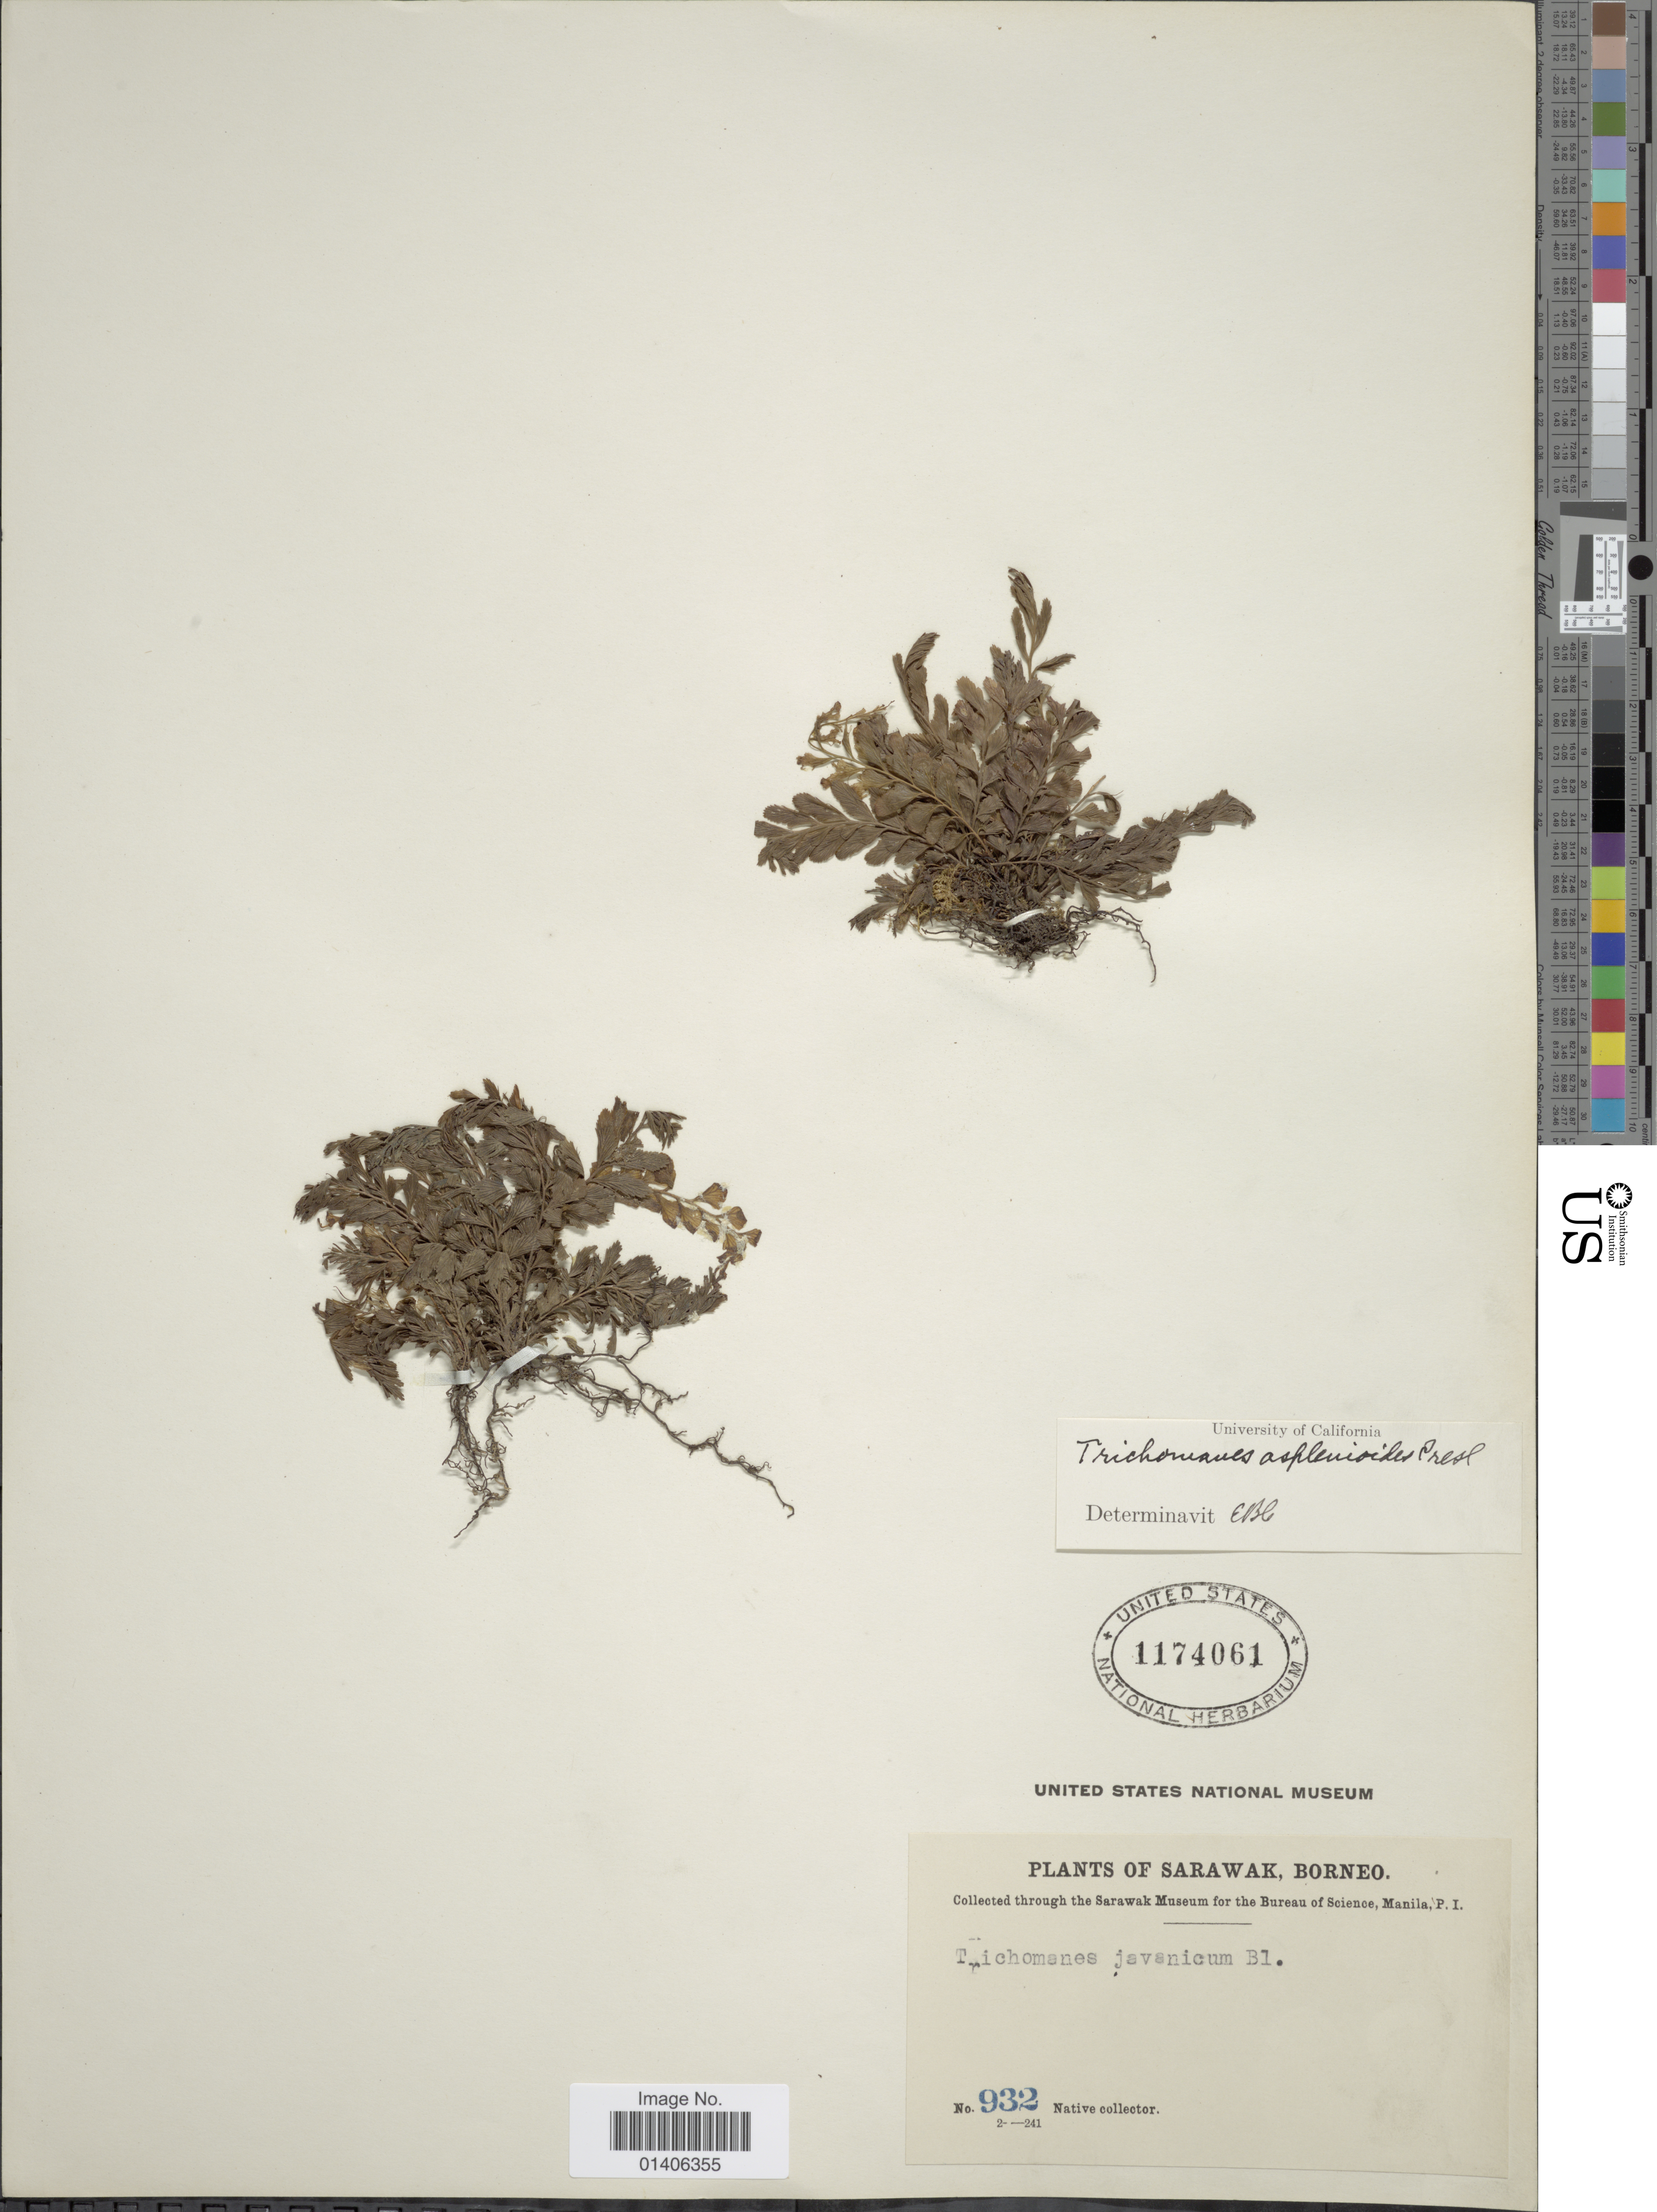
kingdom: Plantae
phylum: Tracheophyta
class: Polypodiopsida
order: Hymenophyllales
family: Hymenophyllaceae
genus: Cephalomanes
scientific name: Cephalomanes javanicum var. asplenoides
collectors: Native collector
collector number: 932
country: Malaysia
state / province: Sarawak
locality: Borneo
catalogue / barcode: US 1174061